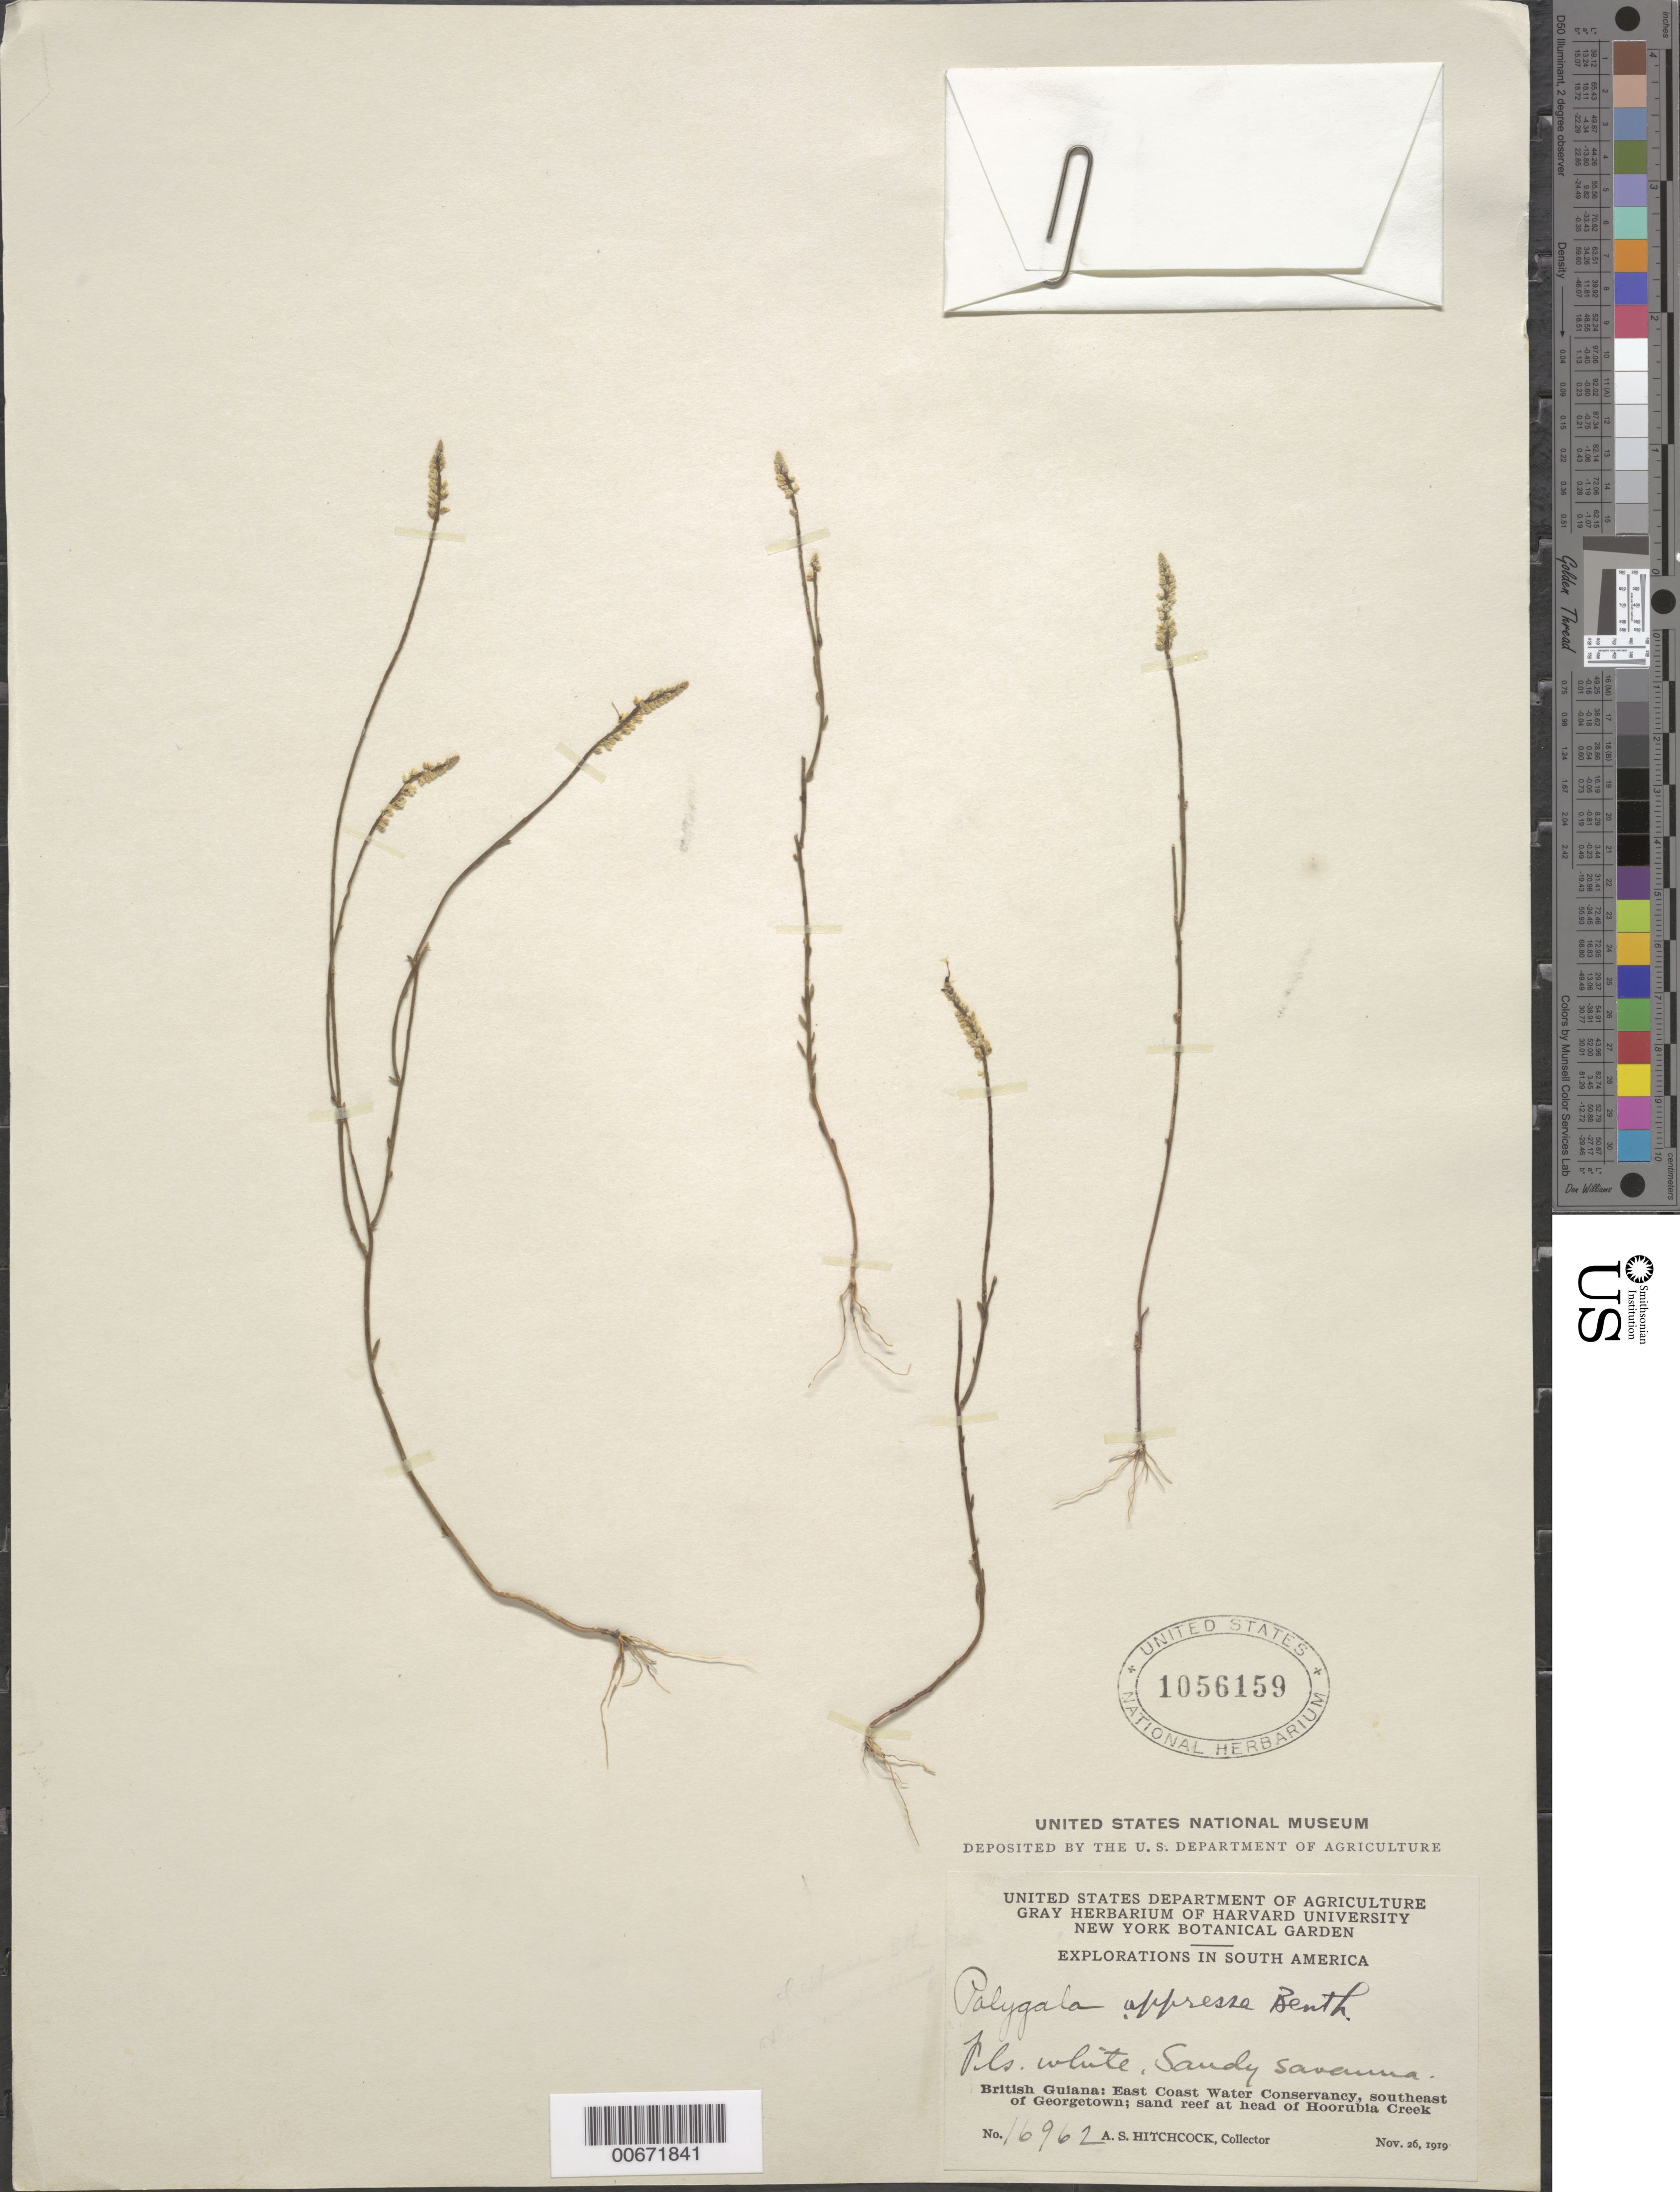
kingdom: Plantae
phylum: Tracheophyta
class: Magnoliopsida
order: Fabales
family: Polygalaceae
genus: Polygala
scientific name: Polygala appressa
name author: Benth.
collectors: A. S. Hitchcock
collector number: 16962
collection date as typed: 26-Nov-19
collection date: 1919-11-26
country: Guyana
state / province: Demerara-Mahaica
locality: Hoorubea Creek, head of, SE of Georgetown, East Coast Water Conservancy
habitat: Sandy savanna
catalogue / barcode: US 1056159